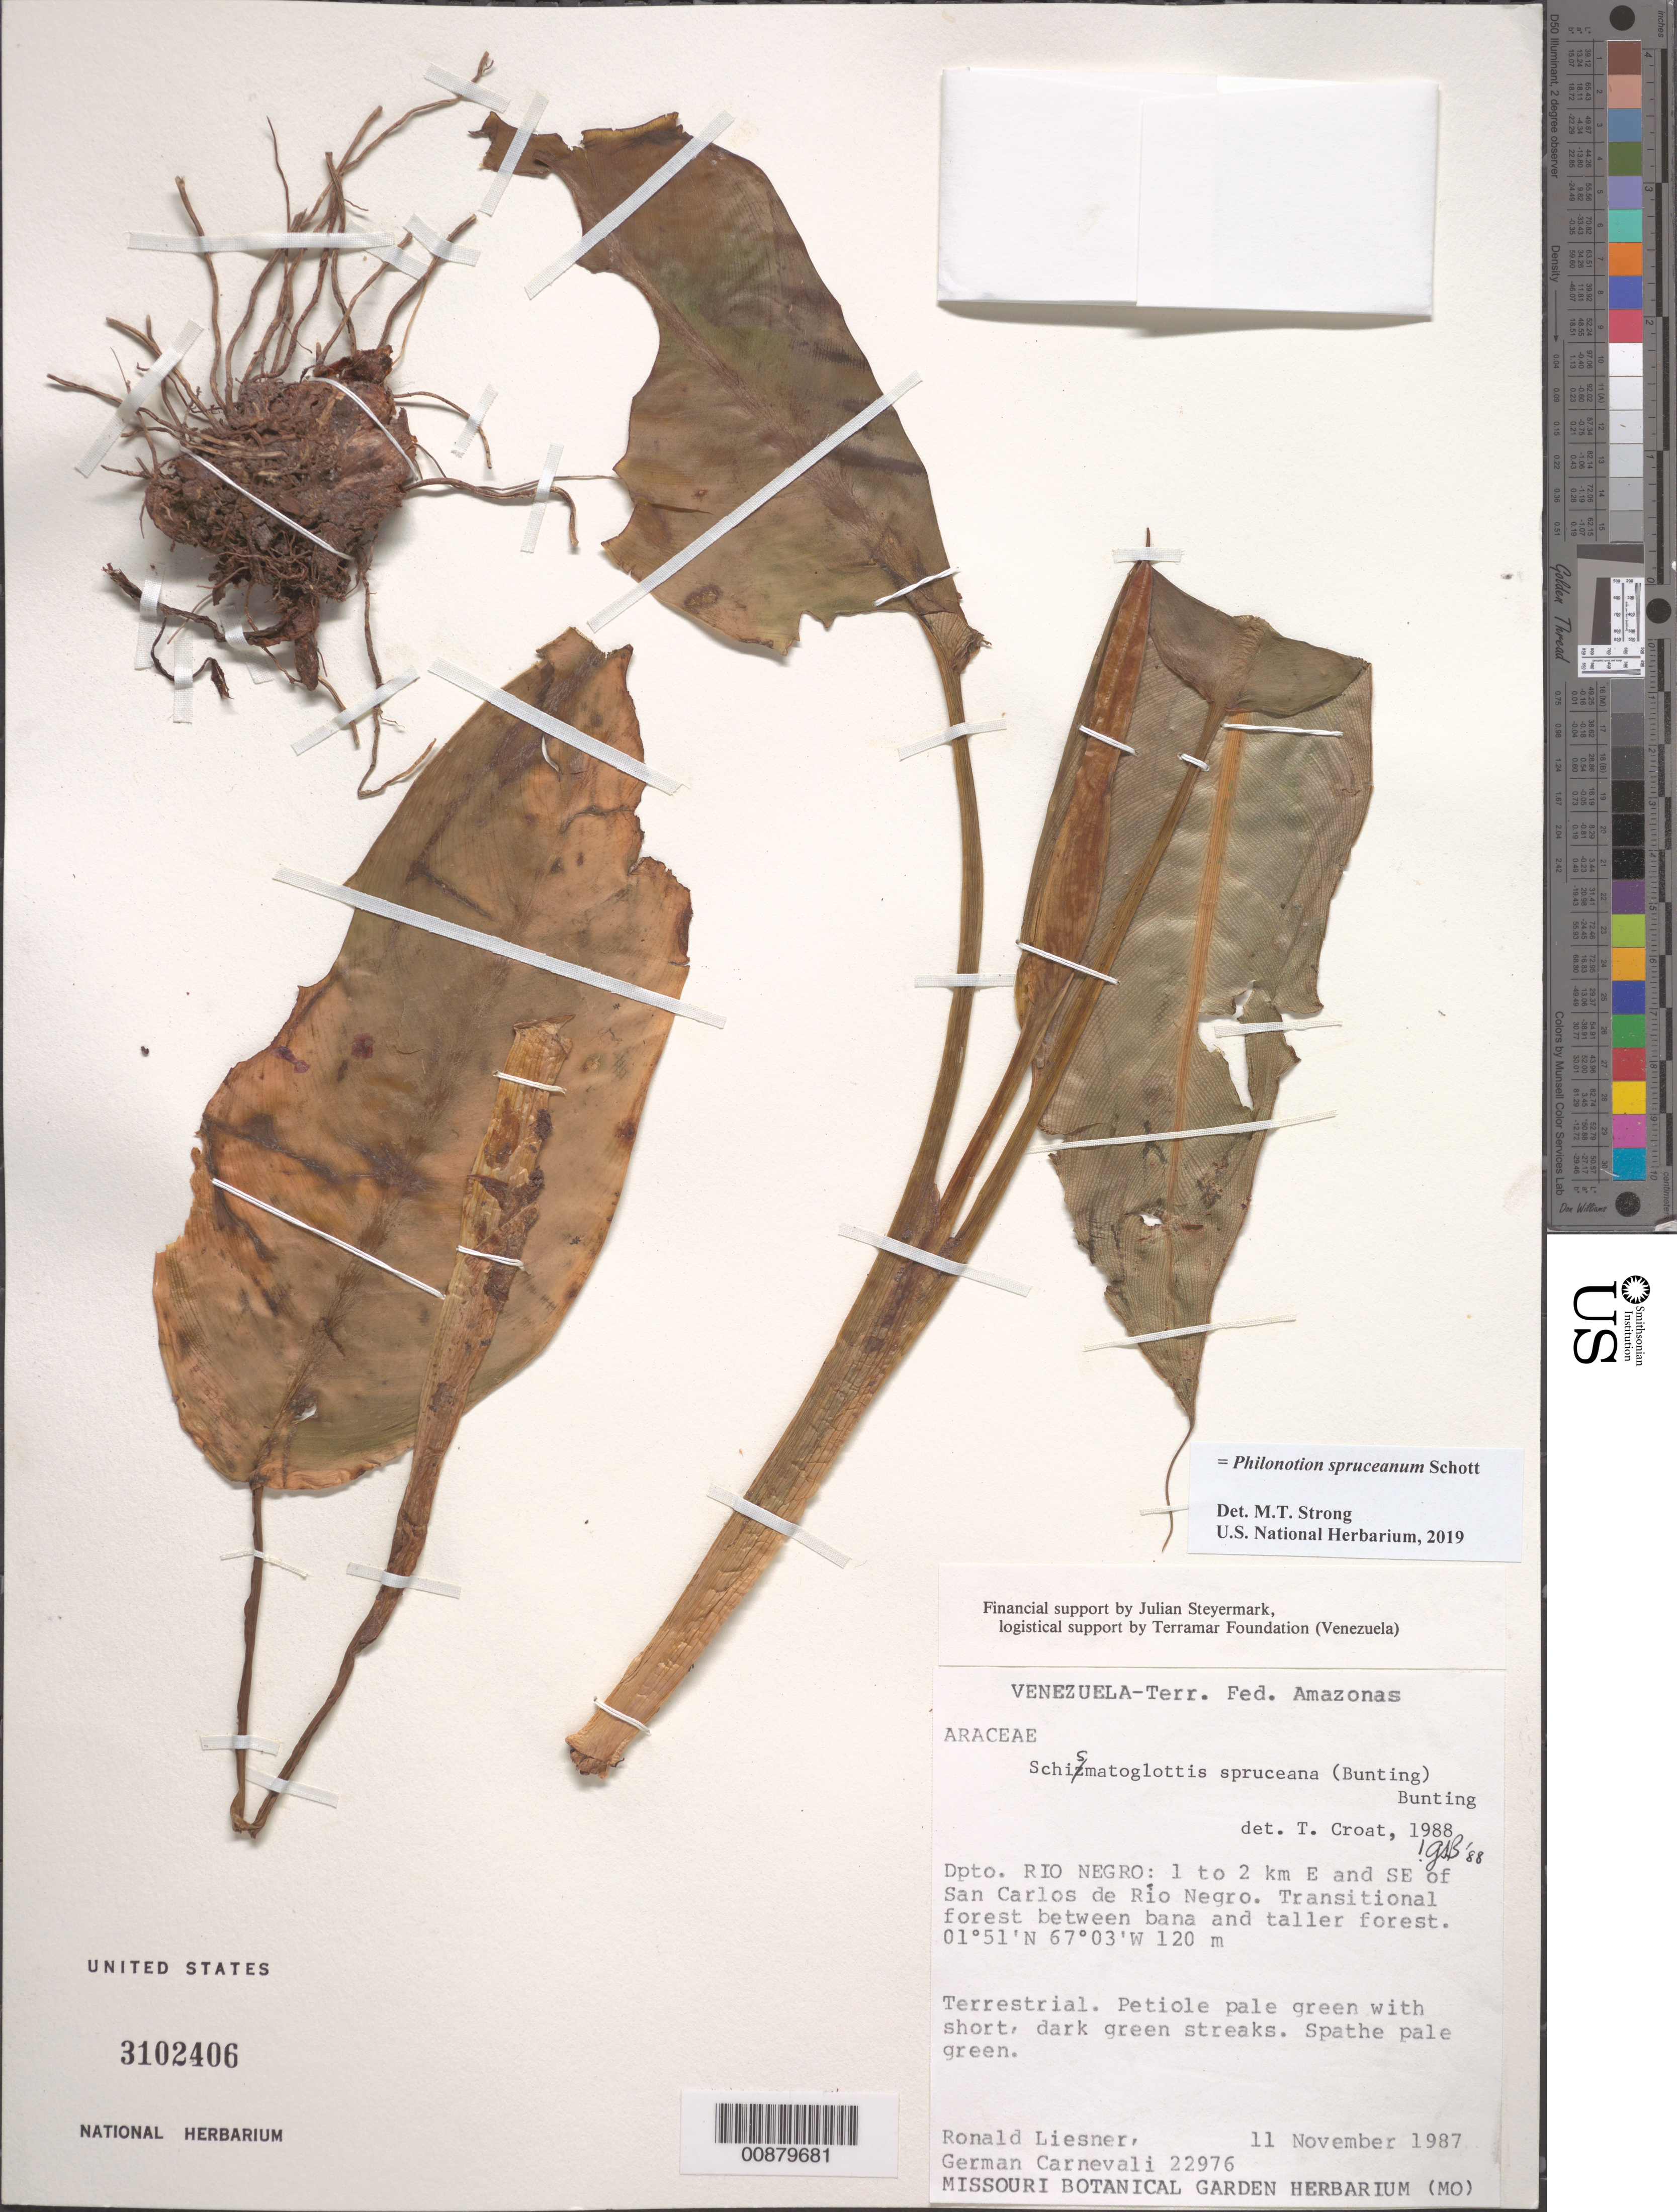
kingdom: Plantae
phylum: Tracheophyta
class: Liliopsida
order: Alismatales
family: Araceae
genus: Philonotion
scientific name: Philonotion spruceanum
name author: Schott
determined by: Strong, Mark T., (BOT), Smithsonian Institution - National Museum of Natural History (UNITED STATES)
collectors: R. L. Liesner & G. Carnevali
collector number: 22976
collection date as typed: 11-Nov-87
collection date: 1987-11-11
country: Venezuela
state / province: Amazonas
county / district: Río Negro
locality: San Carlos de Río Negro, 1-2 km E and SE of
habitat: Transitional forest between bana and taller forest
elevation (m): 120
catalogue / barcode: US 3102406